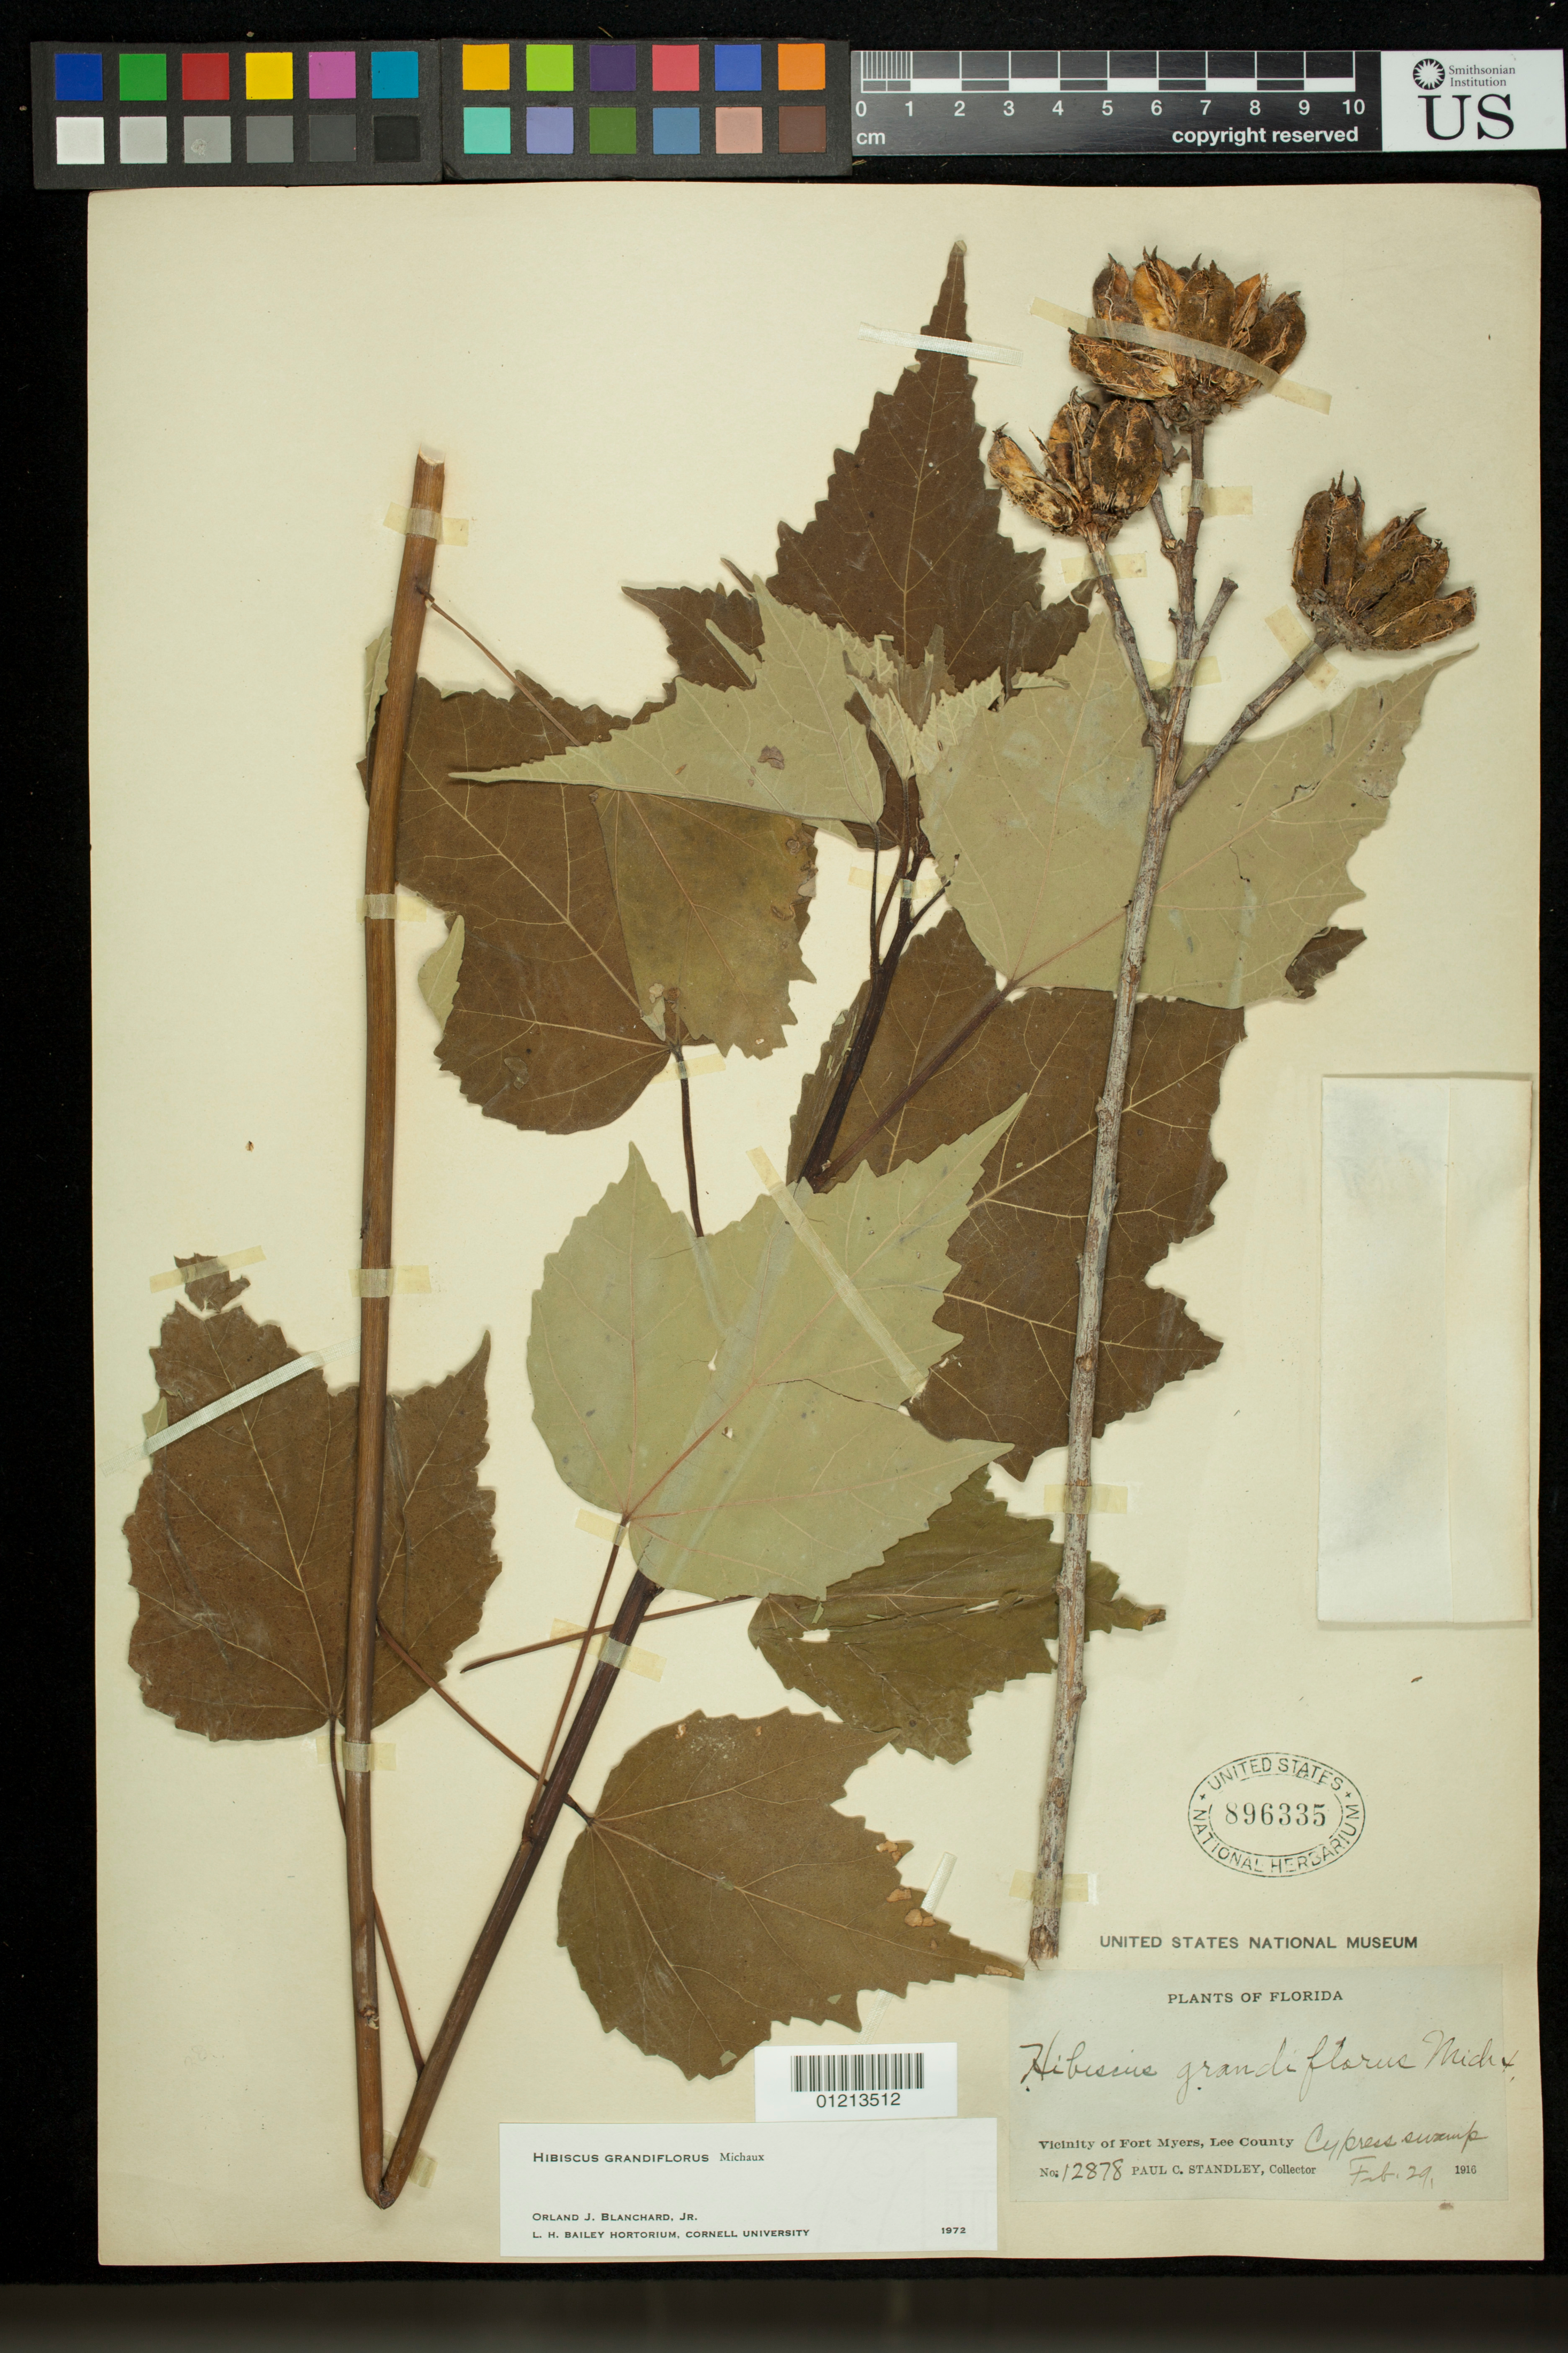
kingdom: Plantae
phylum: Tracheophyta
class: Magnoliopsida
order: Malvales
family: Malvaceae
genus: Hibiscus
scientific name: Hibiscus grandiflorus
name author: Michx.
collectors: P. C. Standley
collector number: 12878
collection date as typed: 29 Feb 1916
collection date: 1916-02-29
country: United States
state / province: Florida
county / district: Lee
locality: Vicinity of Fort Myers, Lee County. Cypress swamp.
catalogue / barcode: US 896335